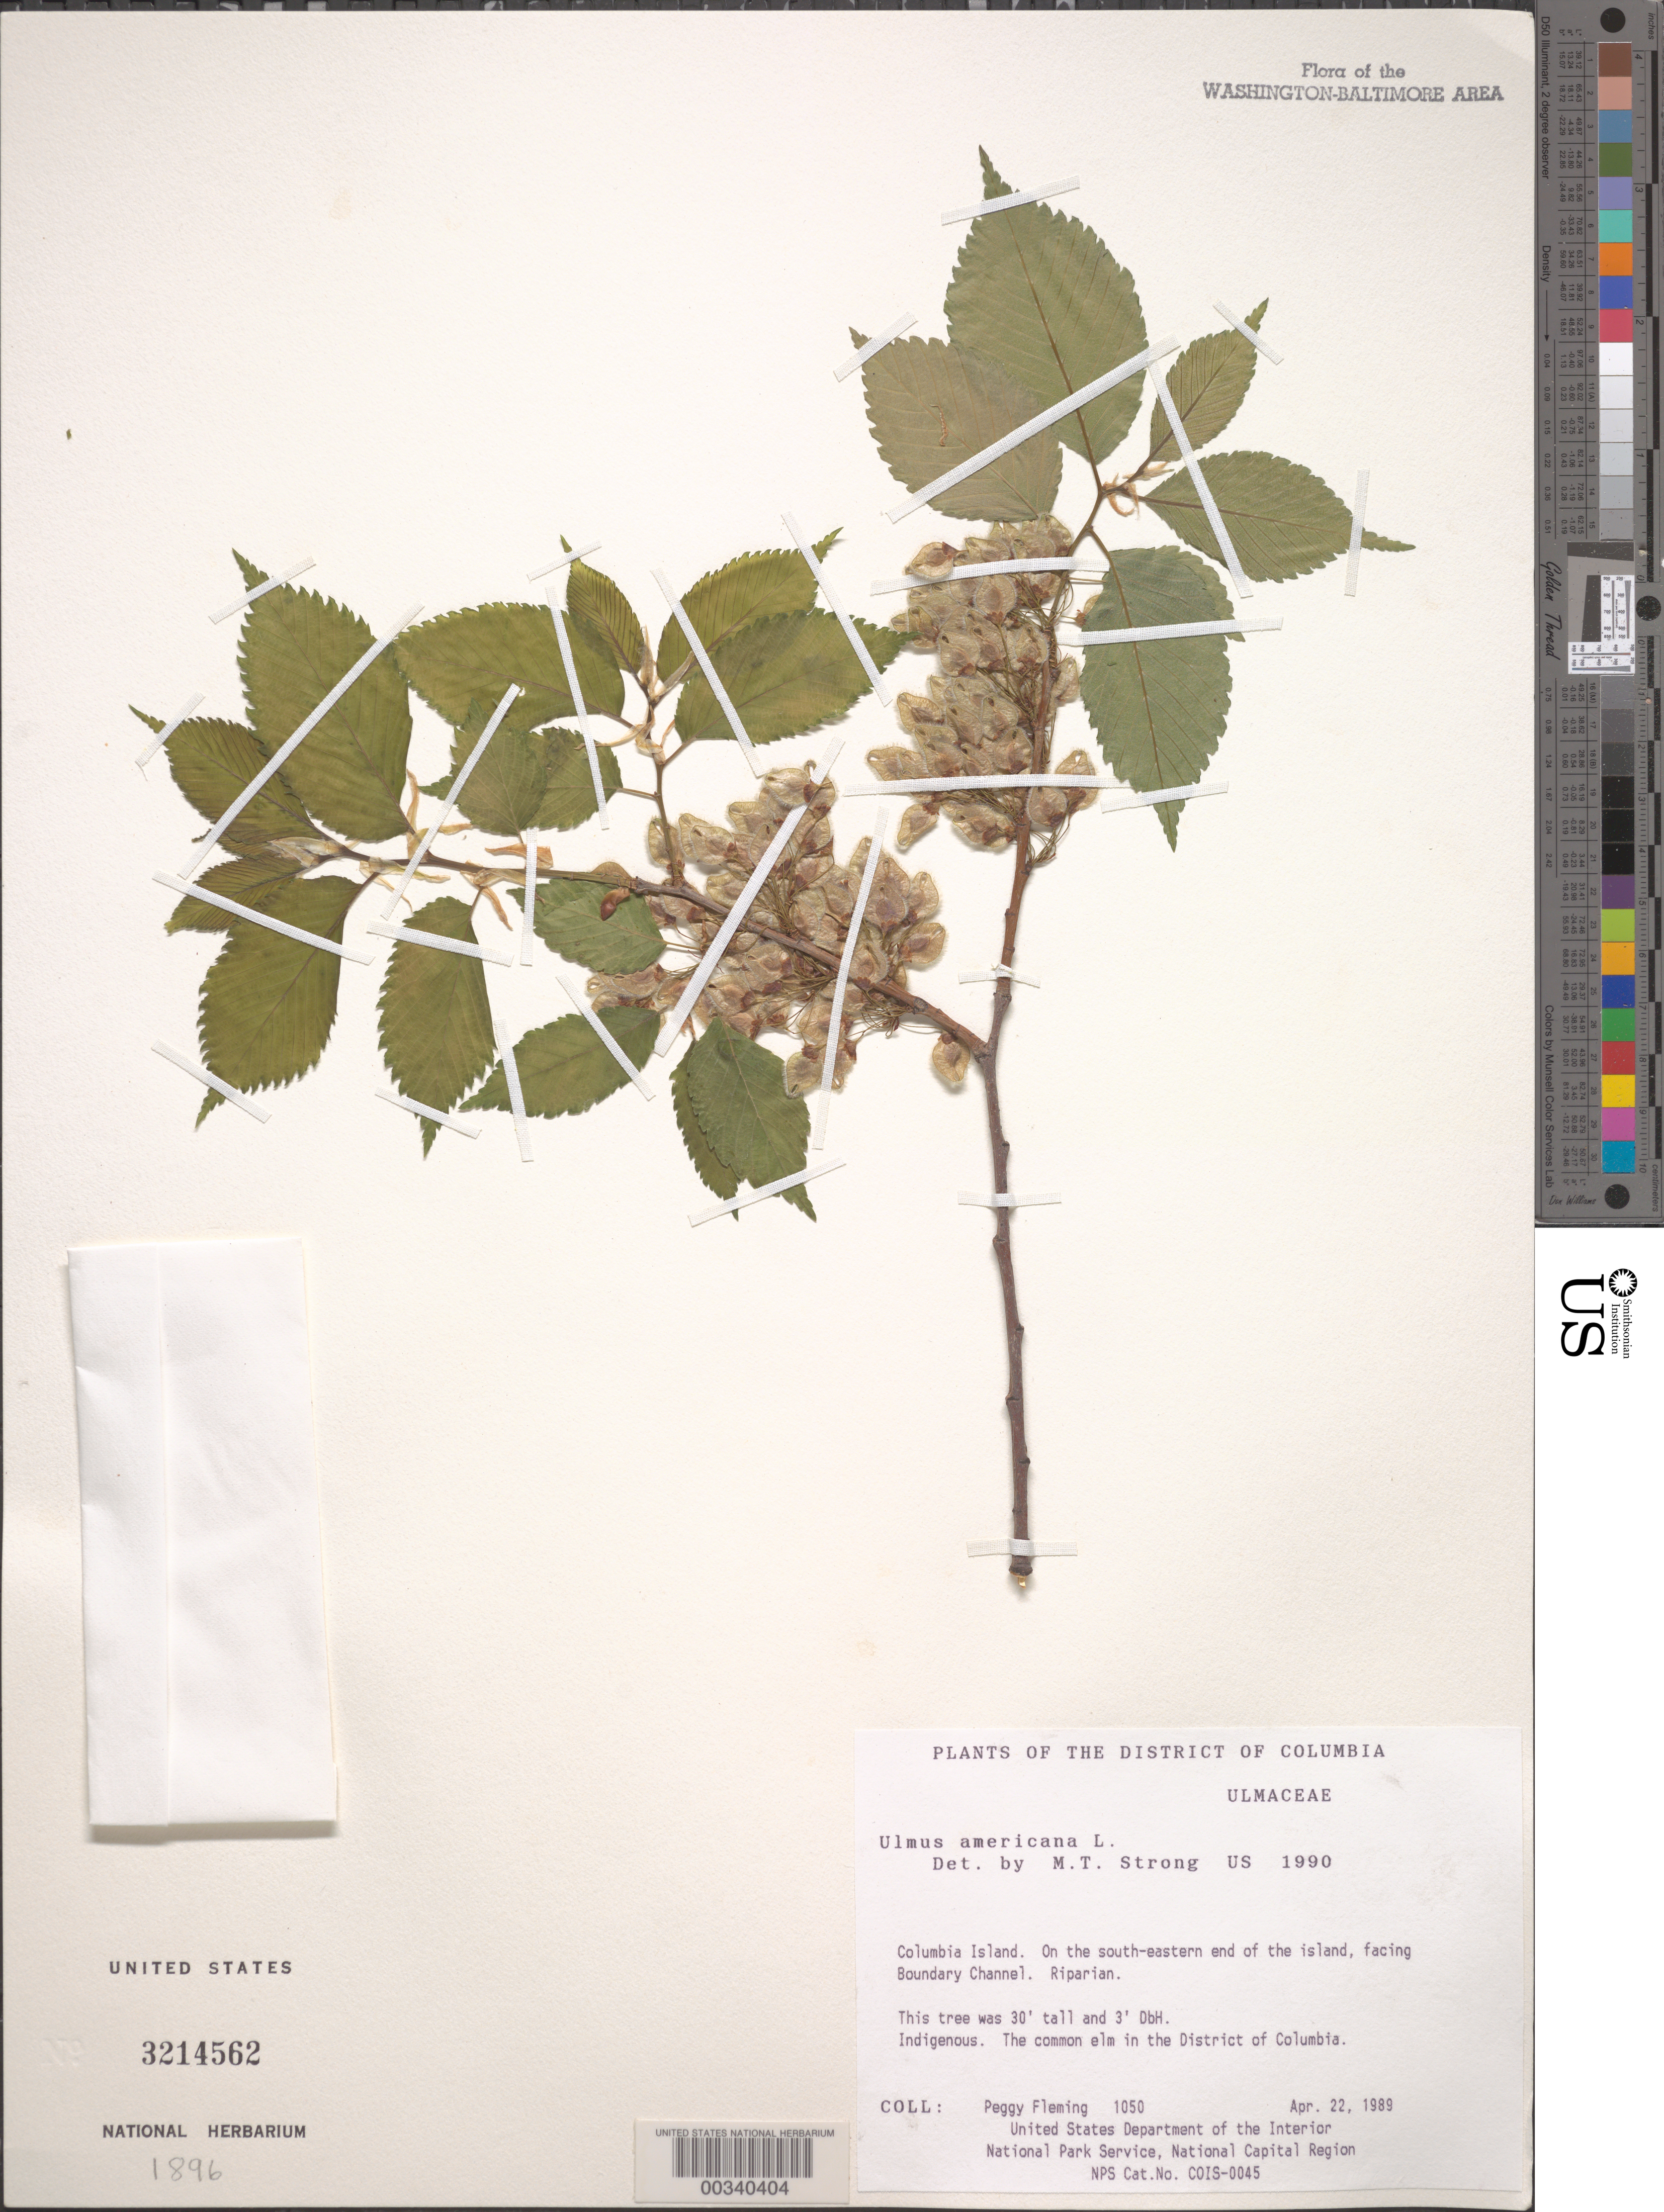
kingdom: Plantae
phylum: Tracheophyta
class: Magnoliopsida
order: Rosales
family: Ulmaceae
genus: Ulmus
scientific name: Ulmus americana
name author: L.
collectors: P. Fleming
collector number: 1050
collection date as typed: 22 Apr 1989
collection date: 1989-04-22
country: United States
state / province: District of Columbia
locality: Columbia Island, SE end of Island on Boundary Channel Side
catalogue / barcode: US 3214562